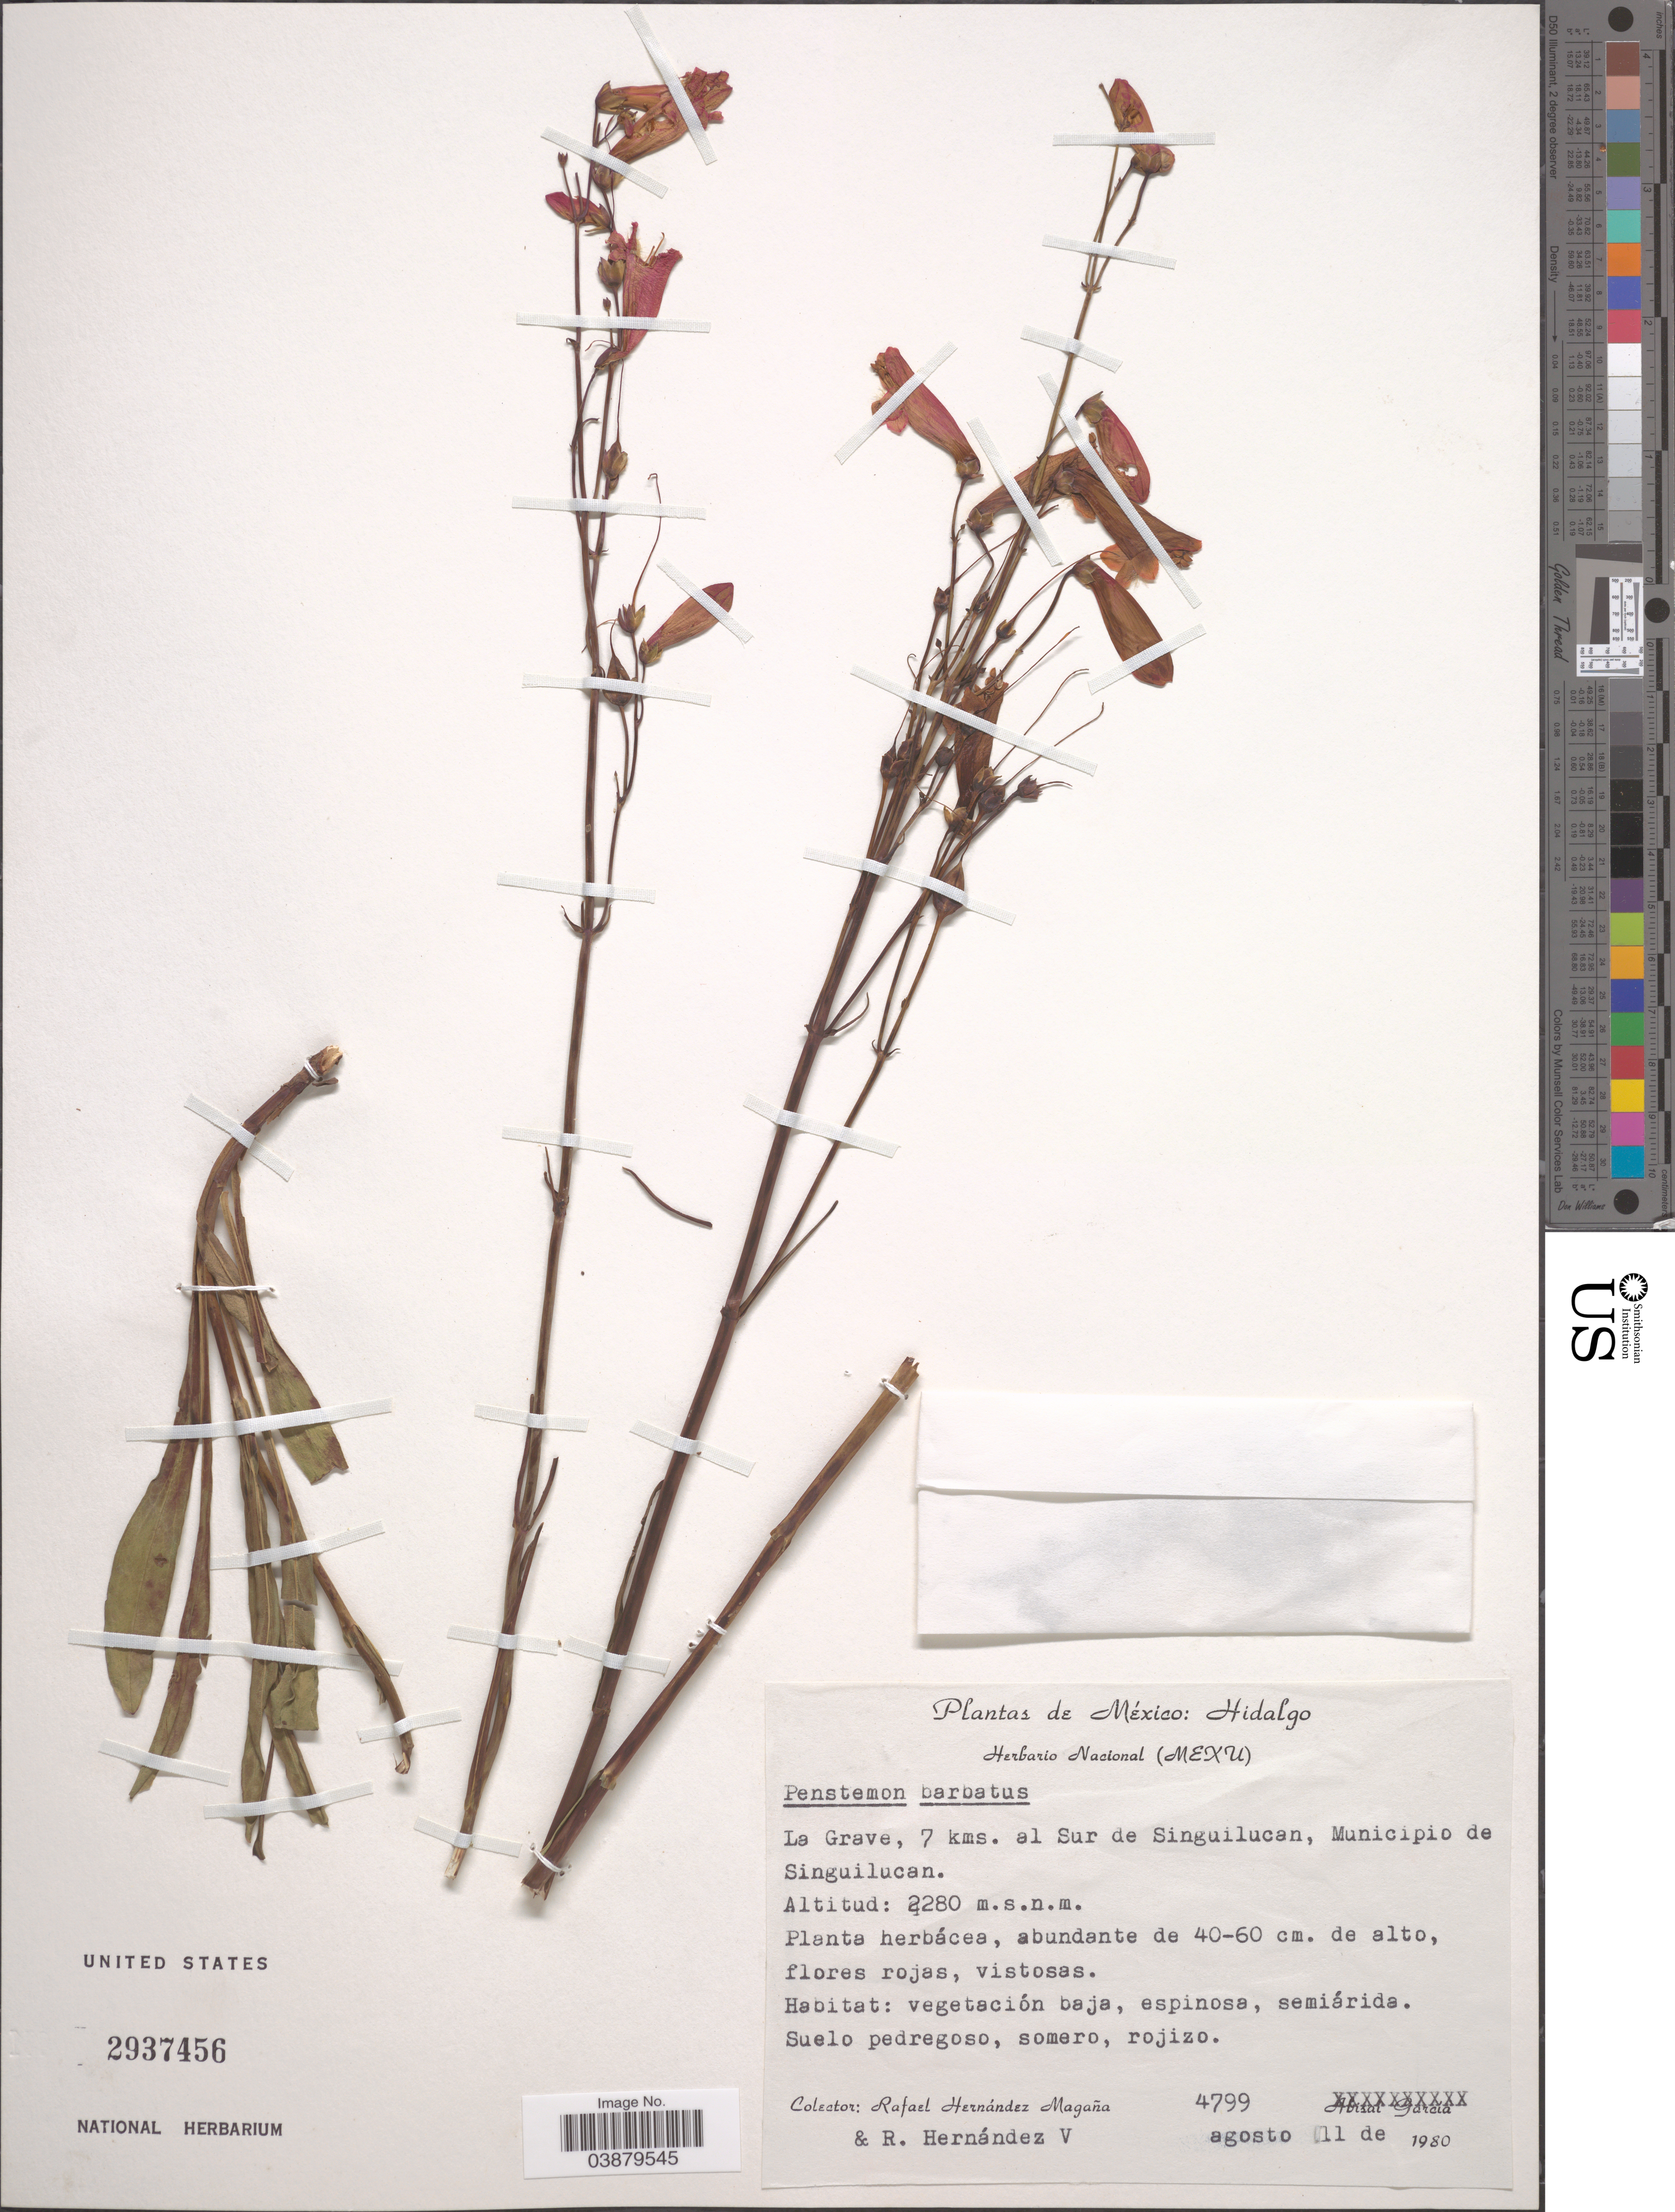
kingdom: Plantae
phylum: Tracheophyta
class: Magnoliopsida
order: Lamiales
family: Plantaginaceae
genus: Penstemon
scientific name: Penstemon barbatus subsp. barbatus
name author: (Cav.) Roth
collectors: R. Hernández-M. & R. Hernandez V.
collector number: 4799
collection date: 1980-08-11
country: Mexico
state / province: Hidalgo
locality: La Grave, 7 kms. al Sur de Singuilucan, Municipio de Singuilucan.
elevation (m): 2280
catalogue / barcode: US 2937456